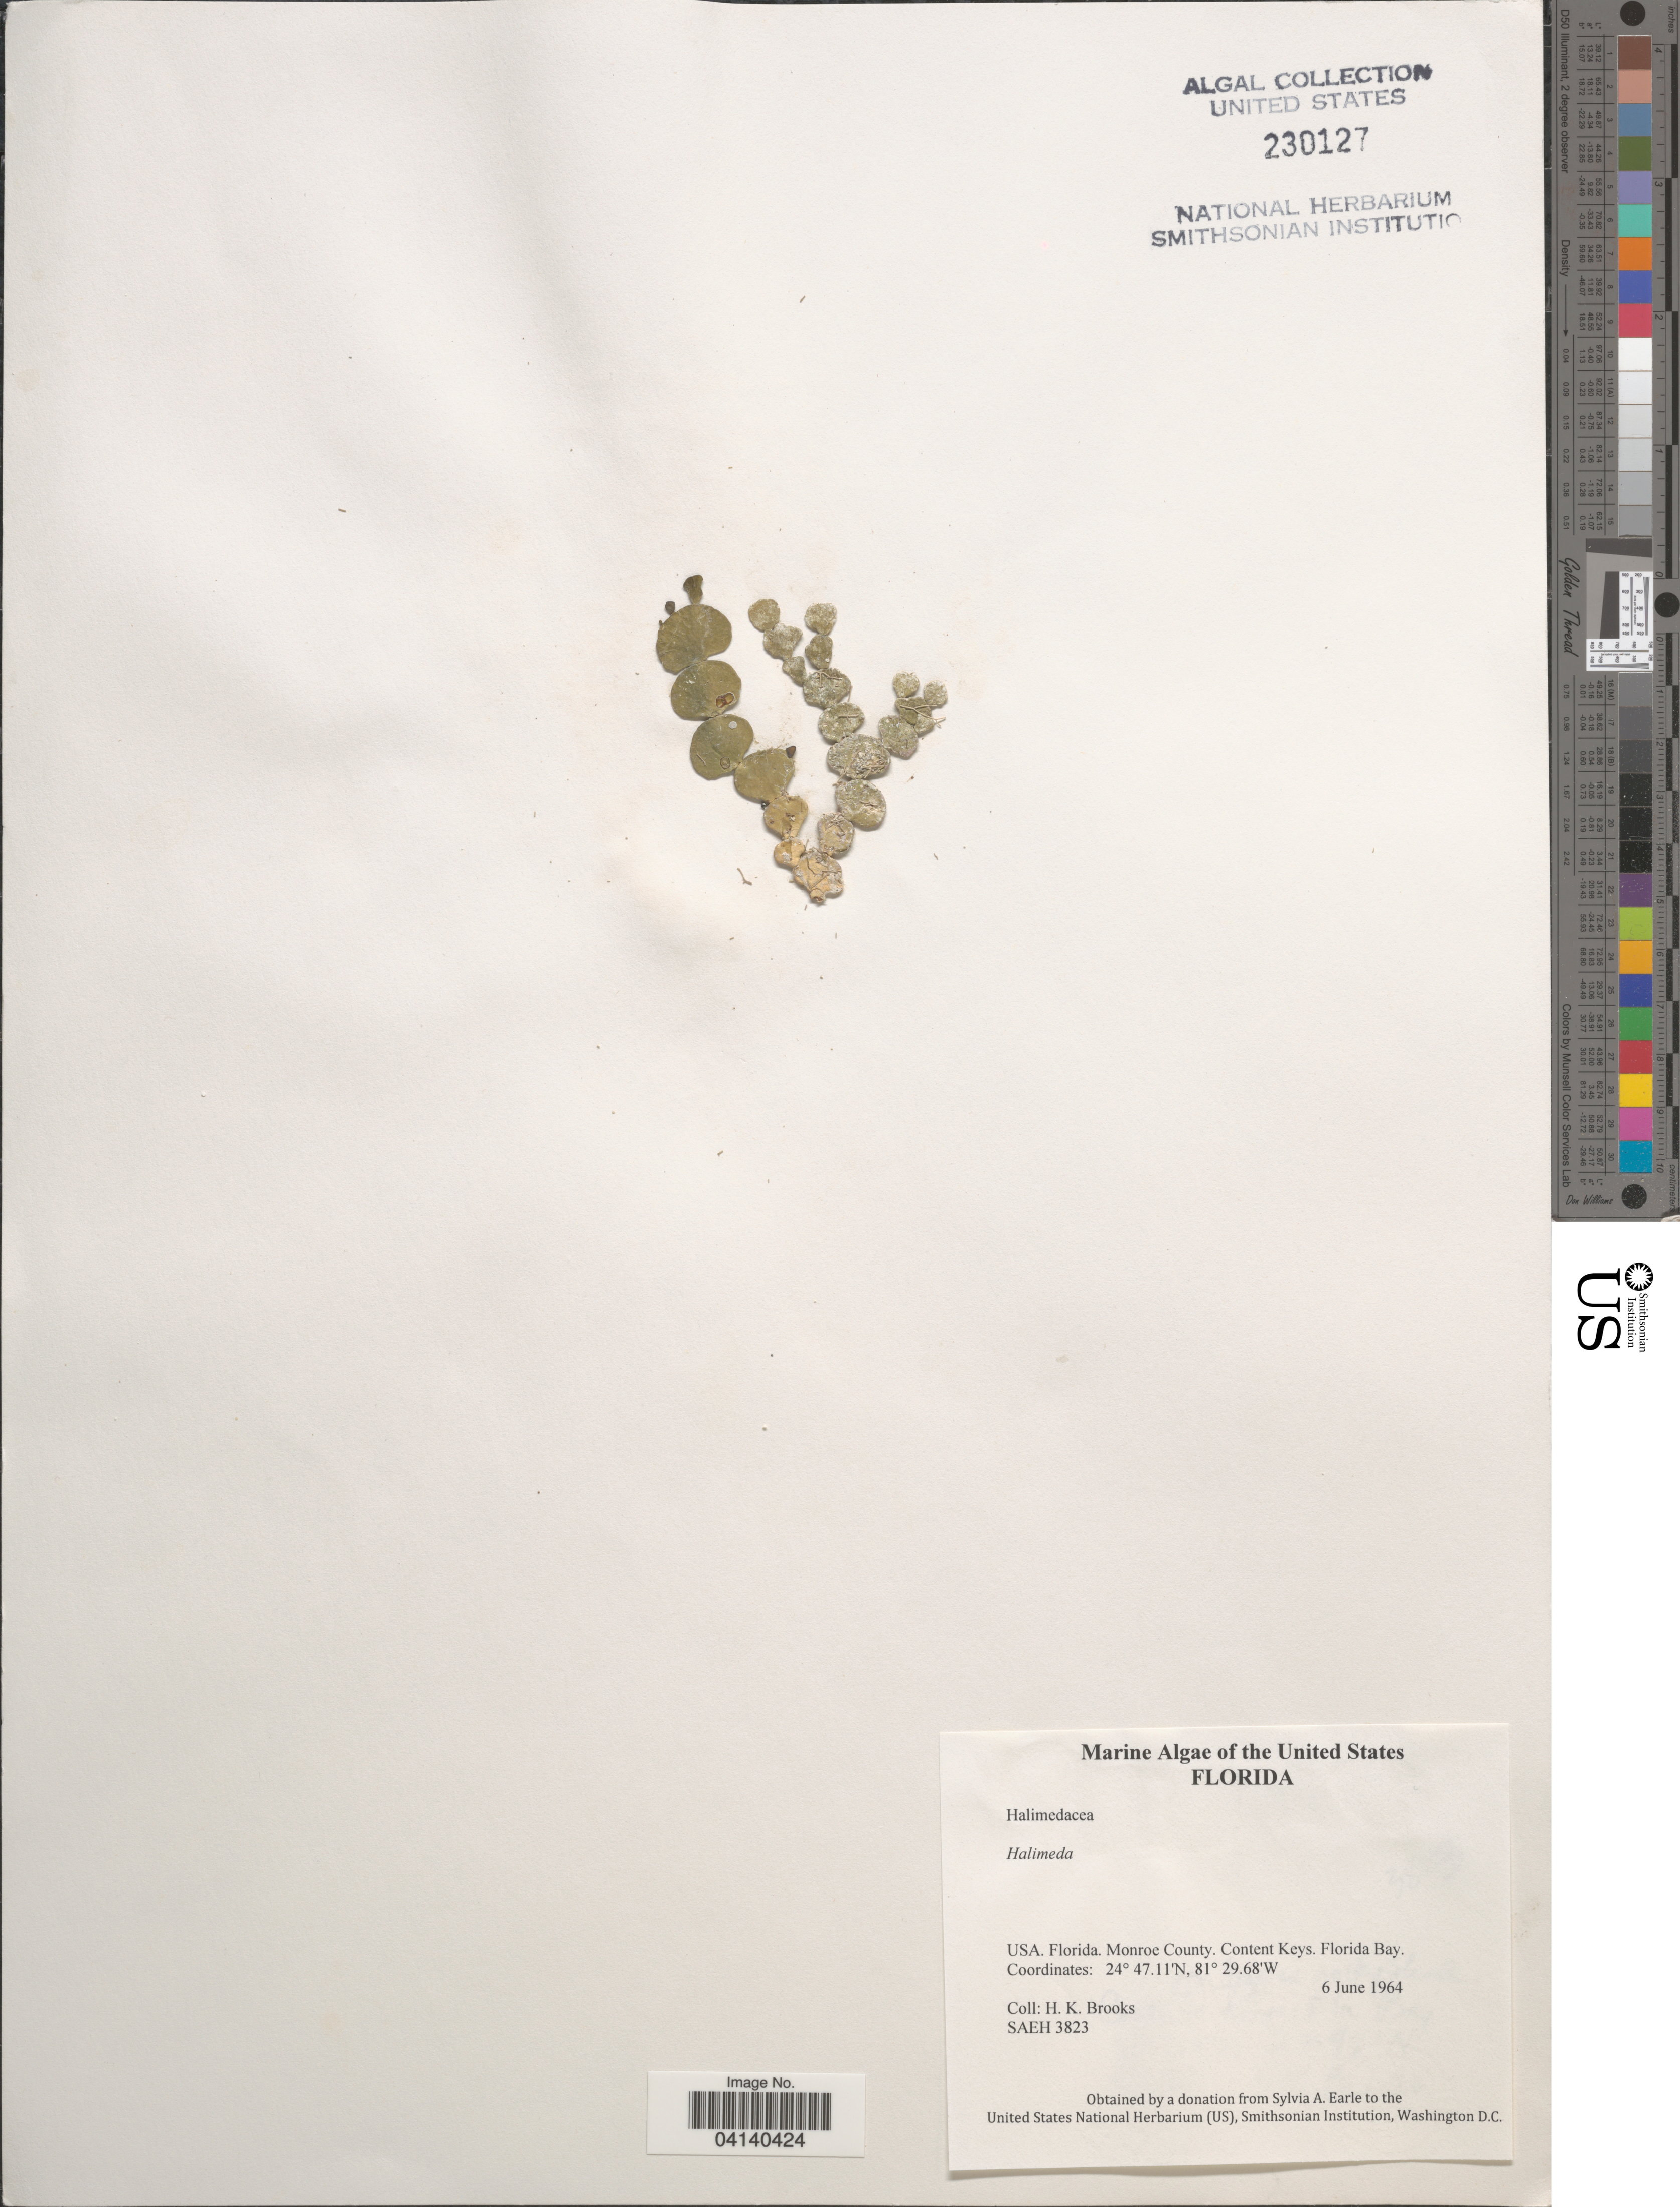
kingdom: Plantae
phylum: Chlorophyta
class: Ulvophyceae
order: Bryopsidales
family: Halimedaceae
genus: Halimeda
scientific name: Halimeda sp.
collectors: H. Brooks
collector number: SAEH3823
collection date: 1964-06-06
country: United States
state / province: Florida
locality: Monroe County. Content Keys. Florida Bay.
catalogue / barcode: US 230127